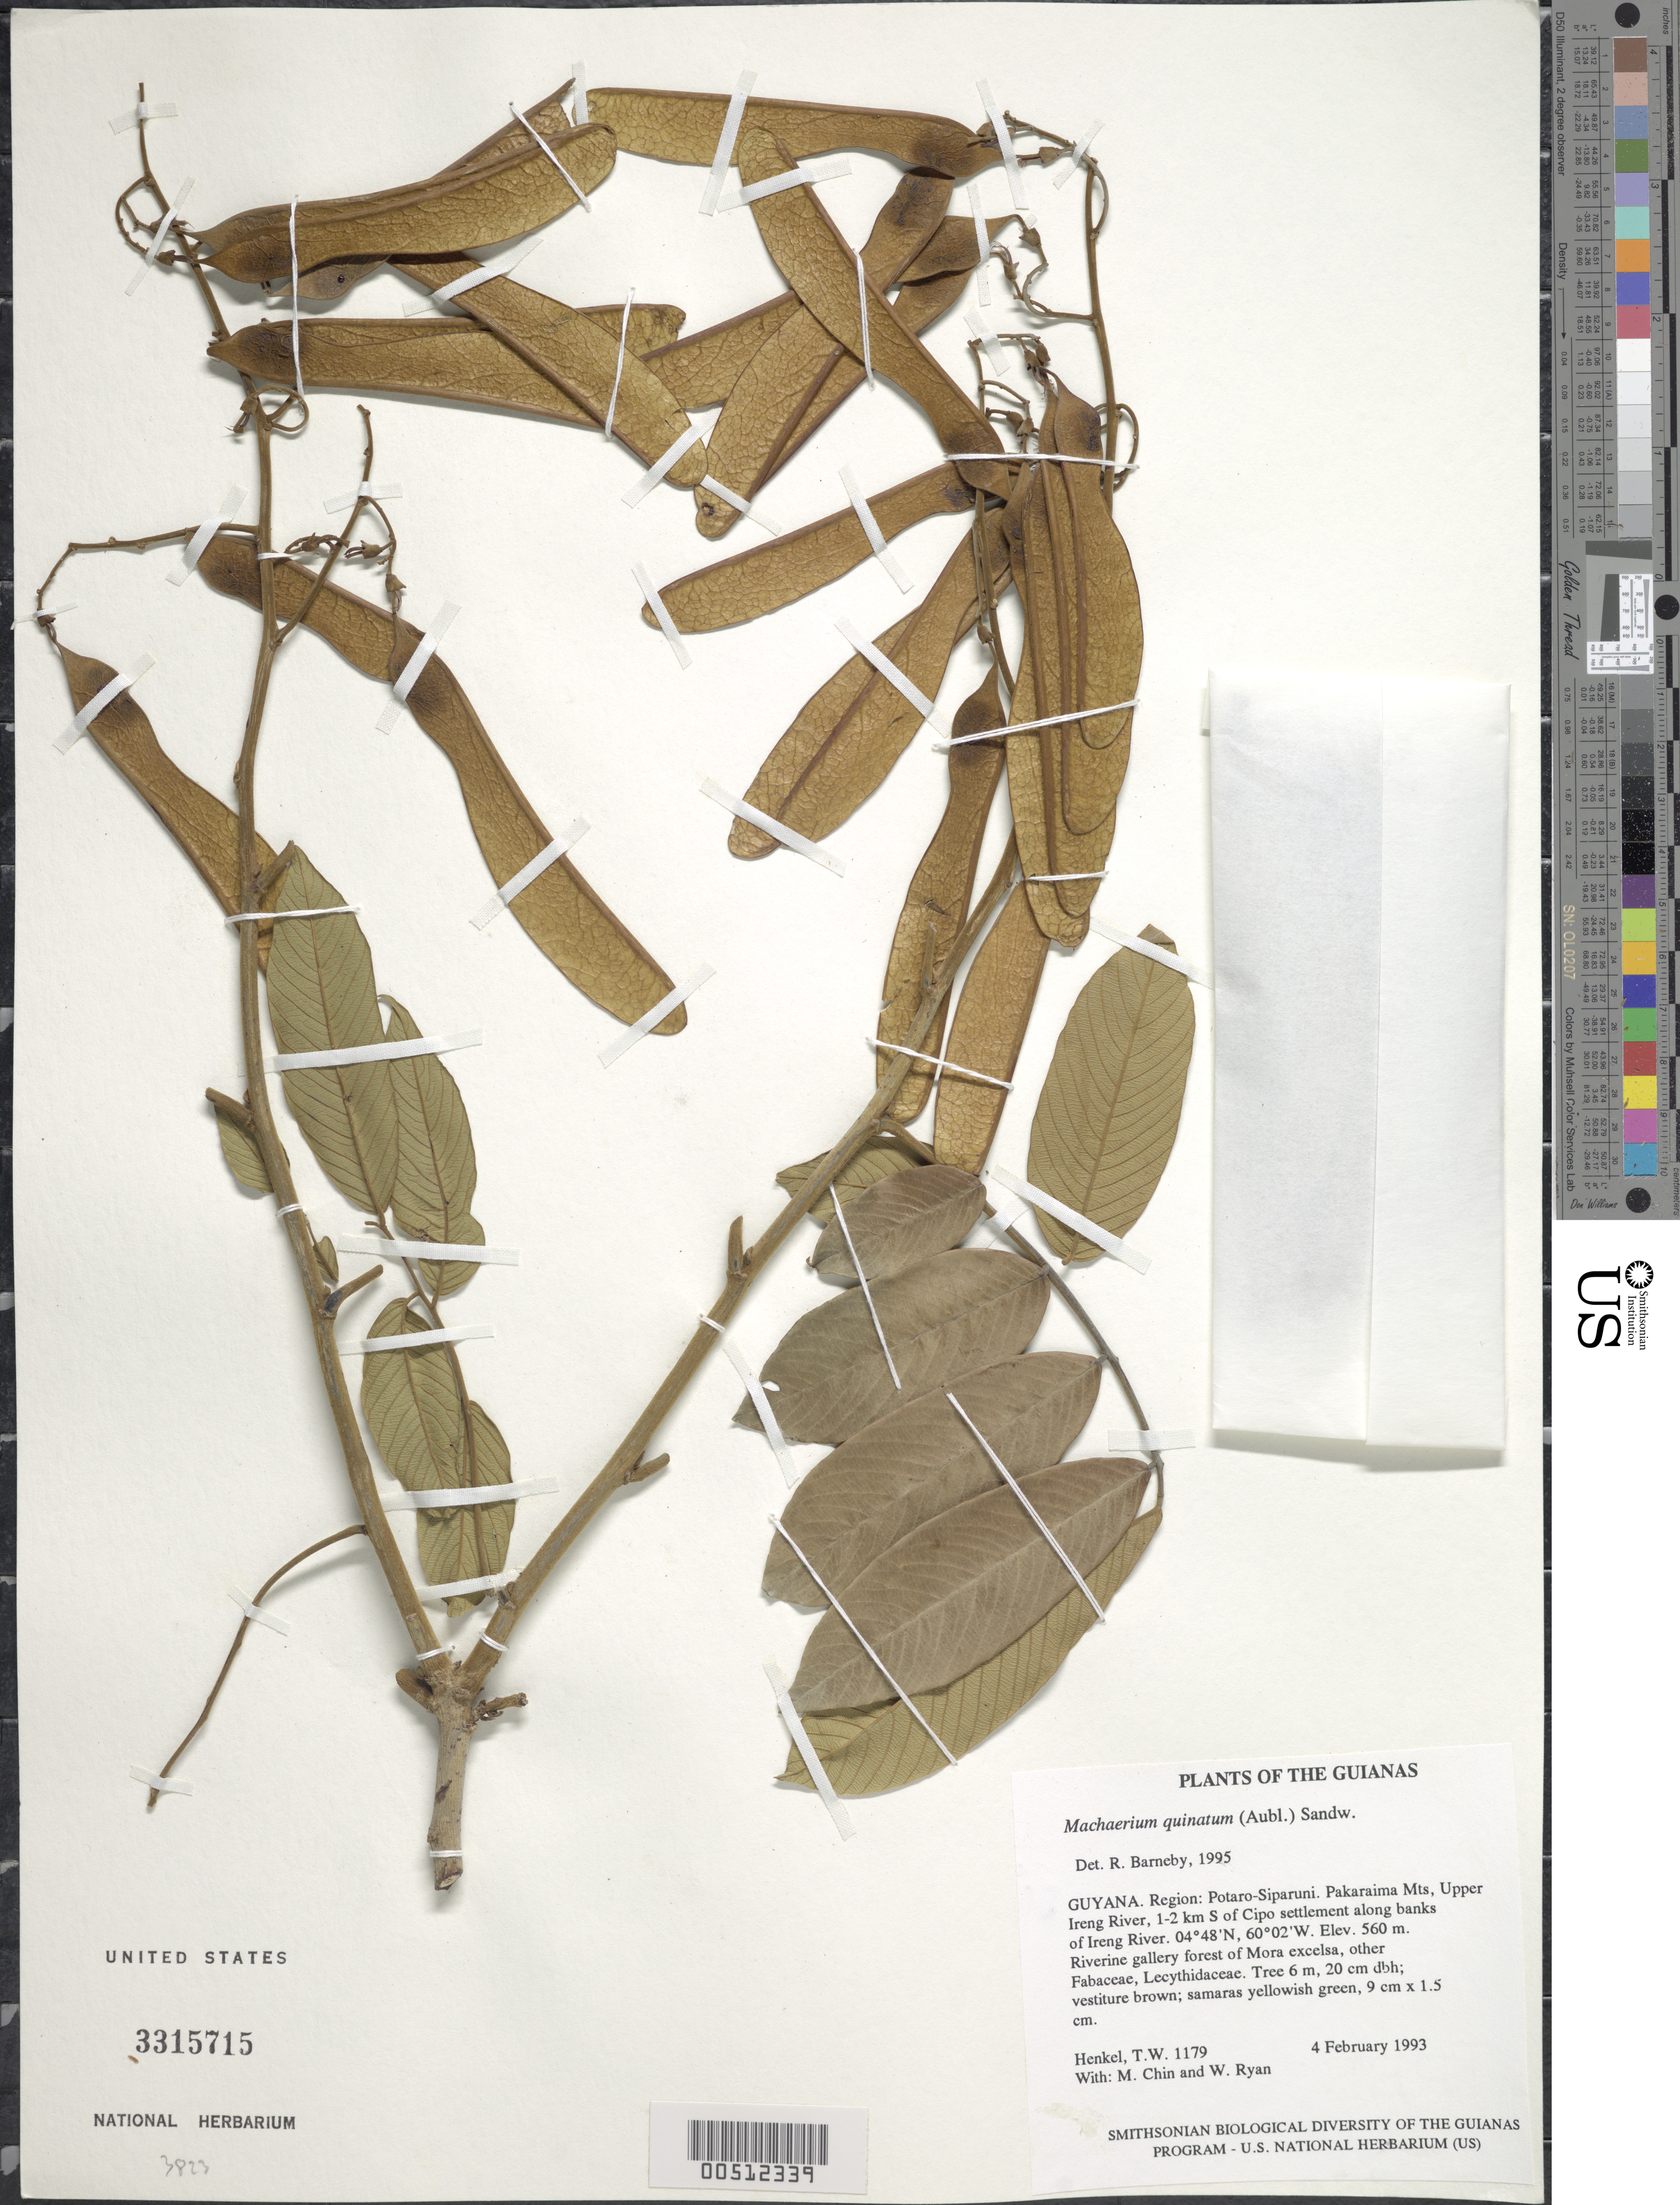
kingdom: Plantae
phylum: Tracheophyta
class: Magnoliopsida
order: Fabales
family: Fabaceae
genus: Machaerium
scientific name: Machaerium quinatum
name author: (Aubl.) Sandwith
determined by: Barneby, Rupert C., (NY)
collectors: T. Henkel, M. Chin & W. Ryan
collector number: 1179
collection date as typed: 4 February 1993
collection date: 1993-02-04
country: Guyana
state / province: Potaro-Siparuni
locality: Pakaraima Mts, Upper Ireng River, 1-2 km S of Cipo settlement along banks of Ireng River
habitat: Riverine gallery forest of Mora excelsa, other Fabaceae, Lecythidaceae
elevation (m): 560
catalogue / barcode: US 3315715